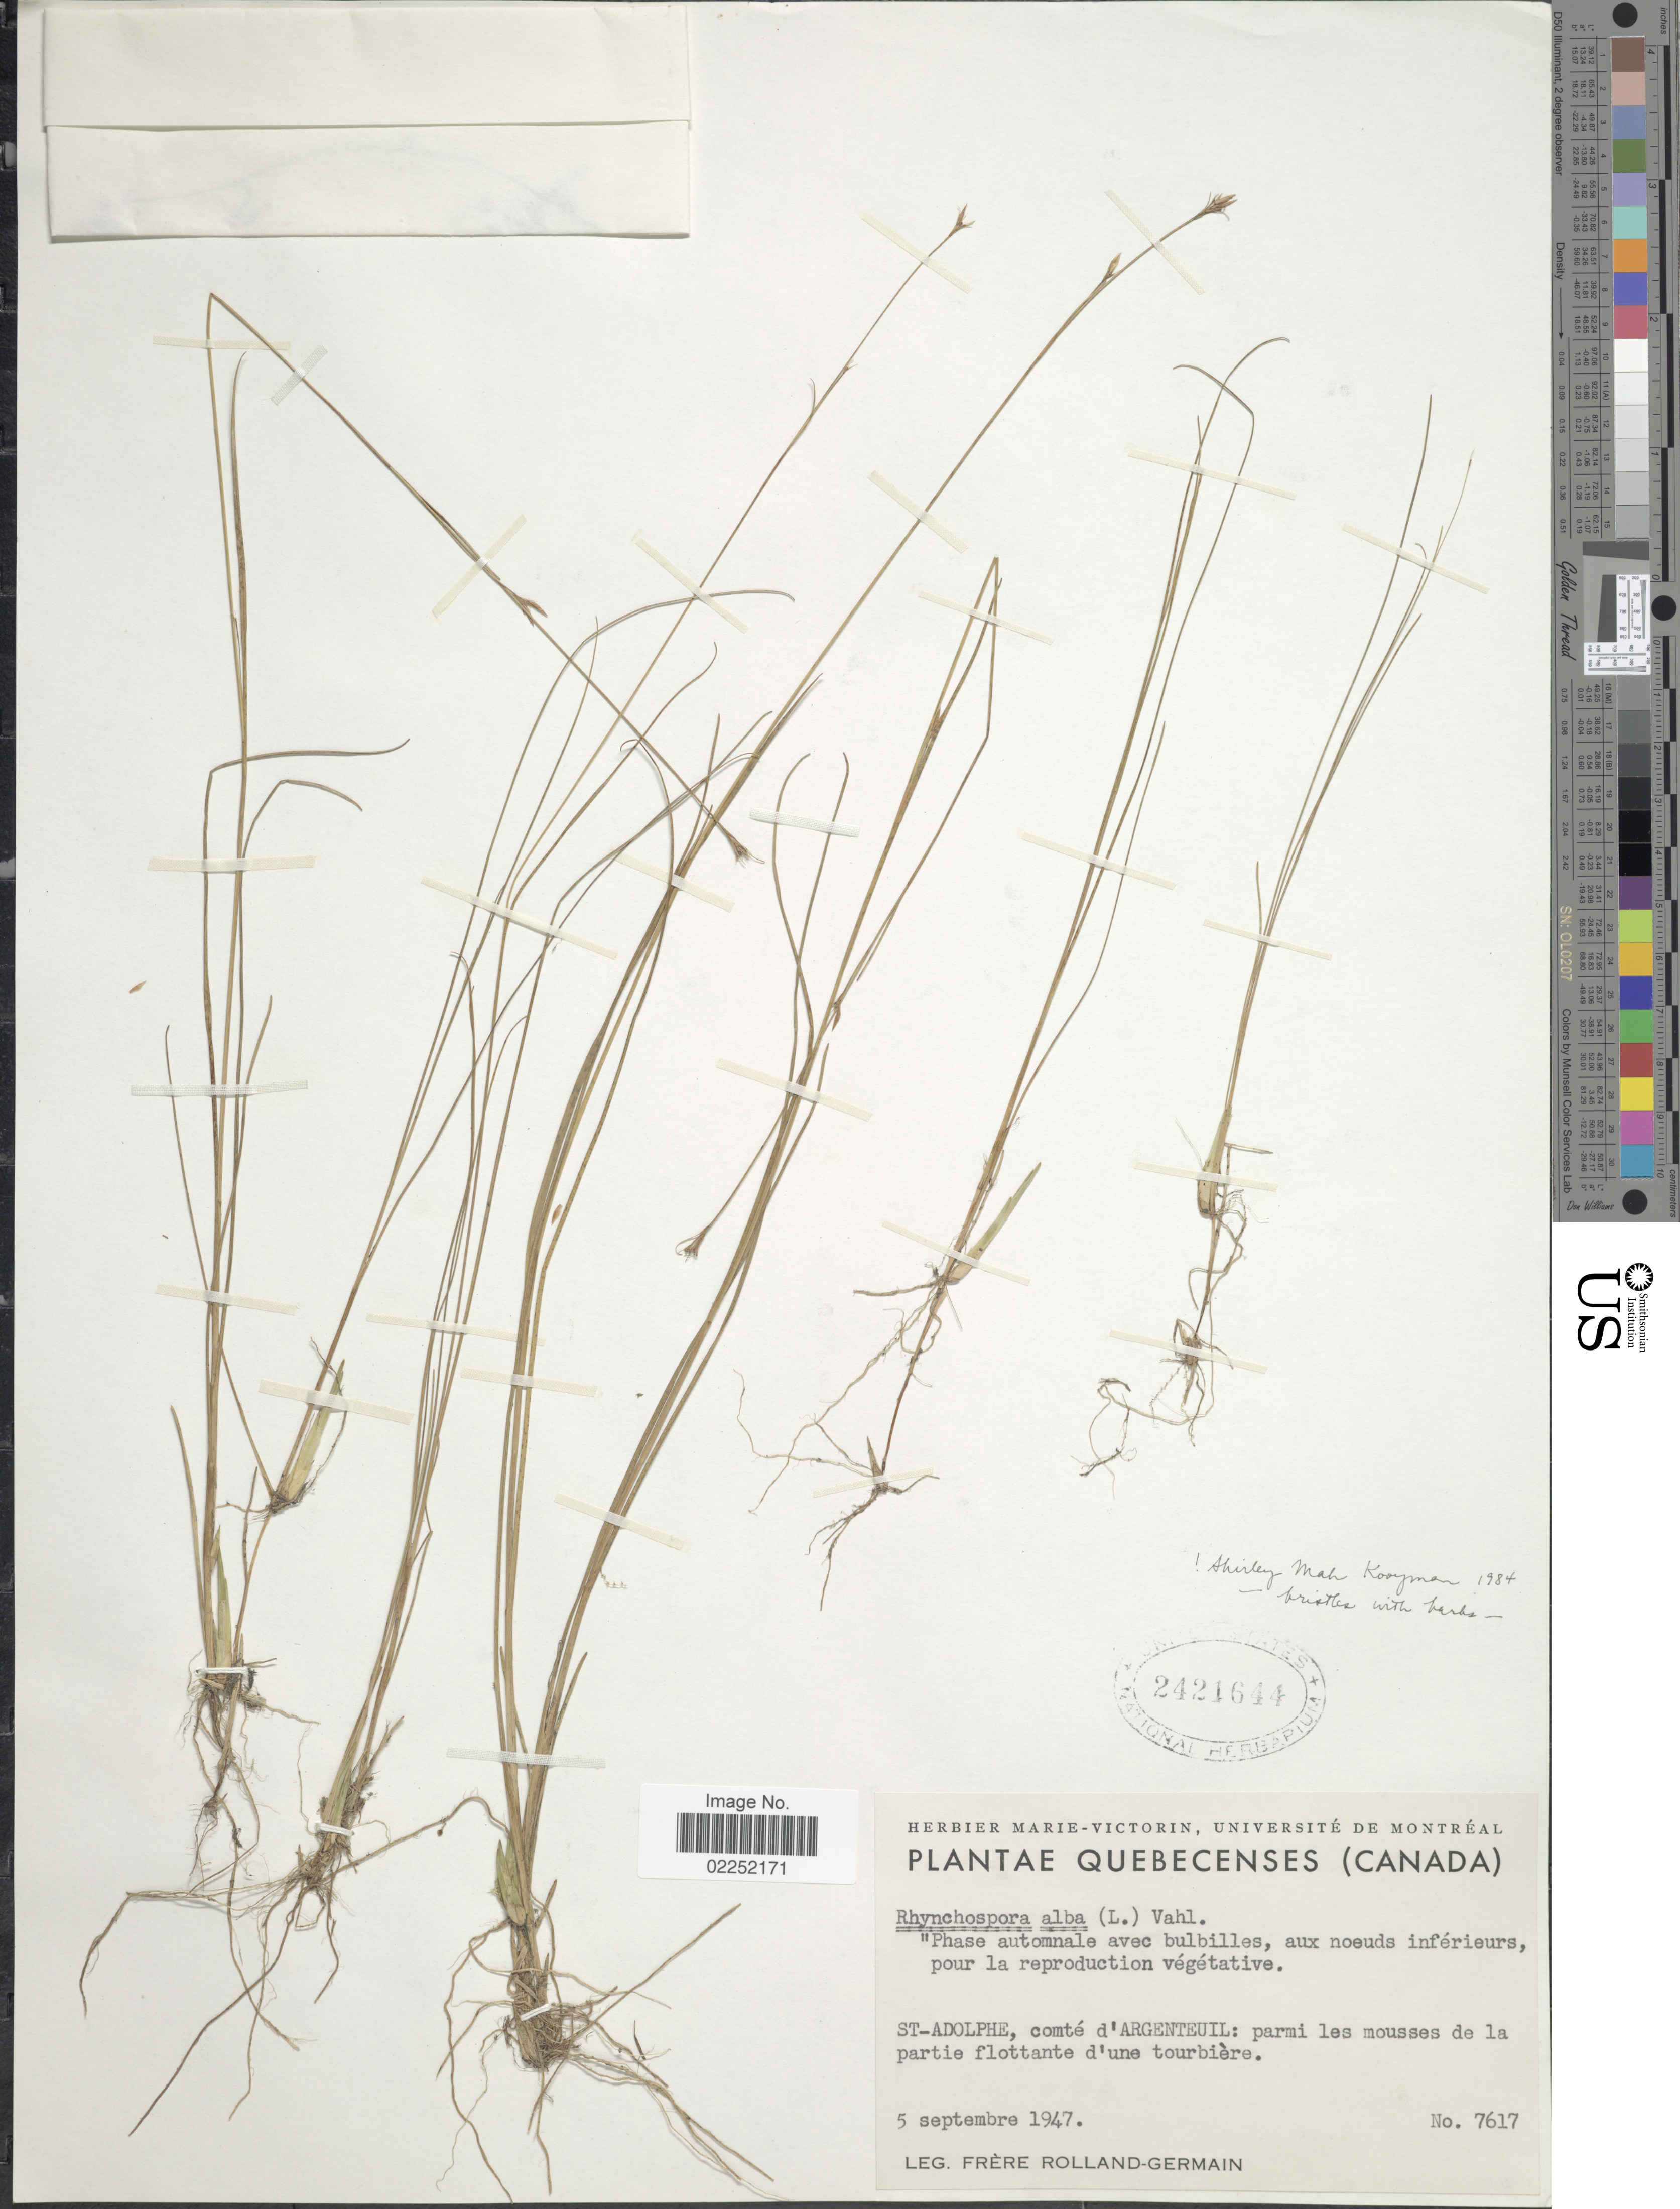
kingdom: Plantae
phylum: Tracheophyta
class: Liliopsida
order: Poales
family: Cyperaceae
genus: Rhynchospora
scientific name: Rhynchospora alba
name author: (L.) Vahl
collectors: Rolland-Germain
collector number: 7617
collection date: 1947-09-05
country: Canada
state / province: Quebec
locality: St-Adolphe, comté d'Argenteuil: parmi les mousses de la partie flottante d'une tourbière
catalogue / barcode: US 2421644